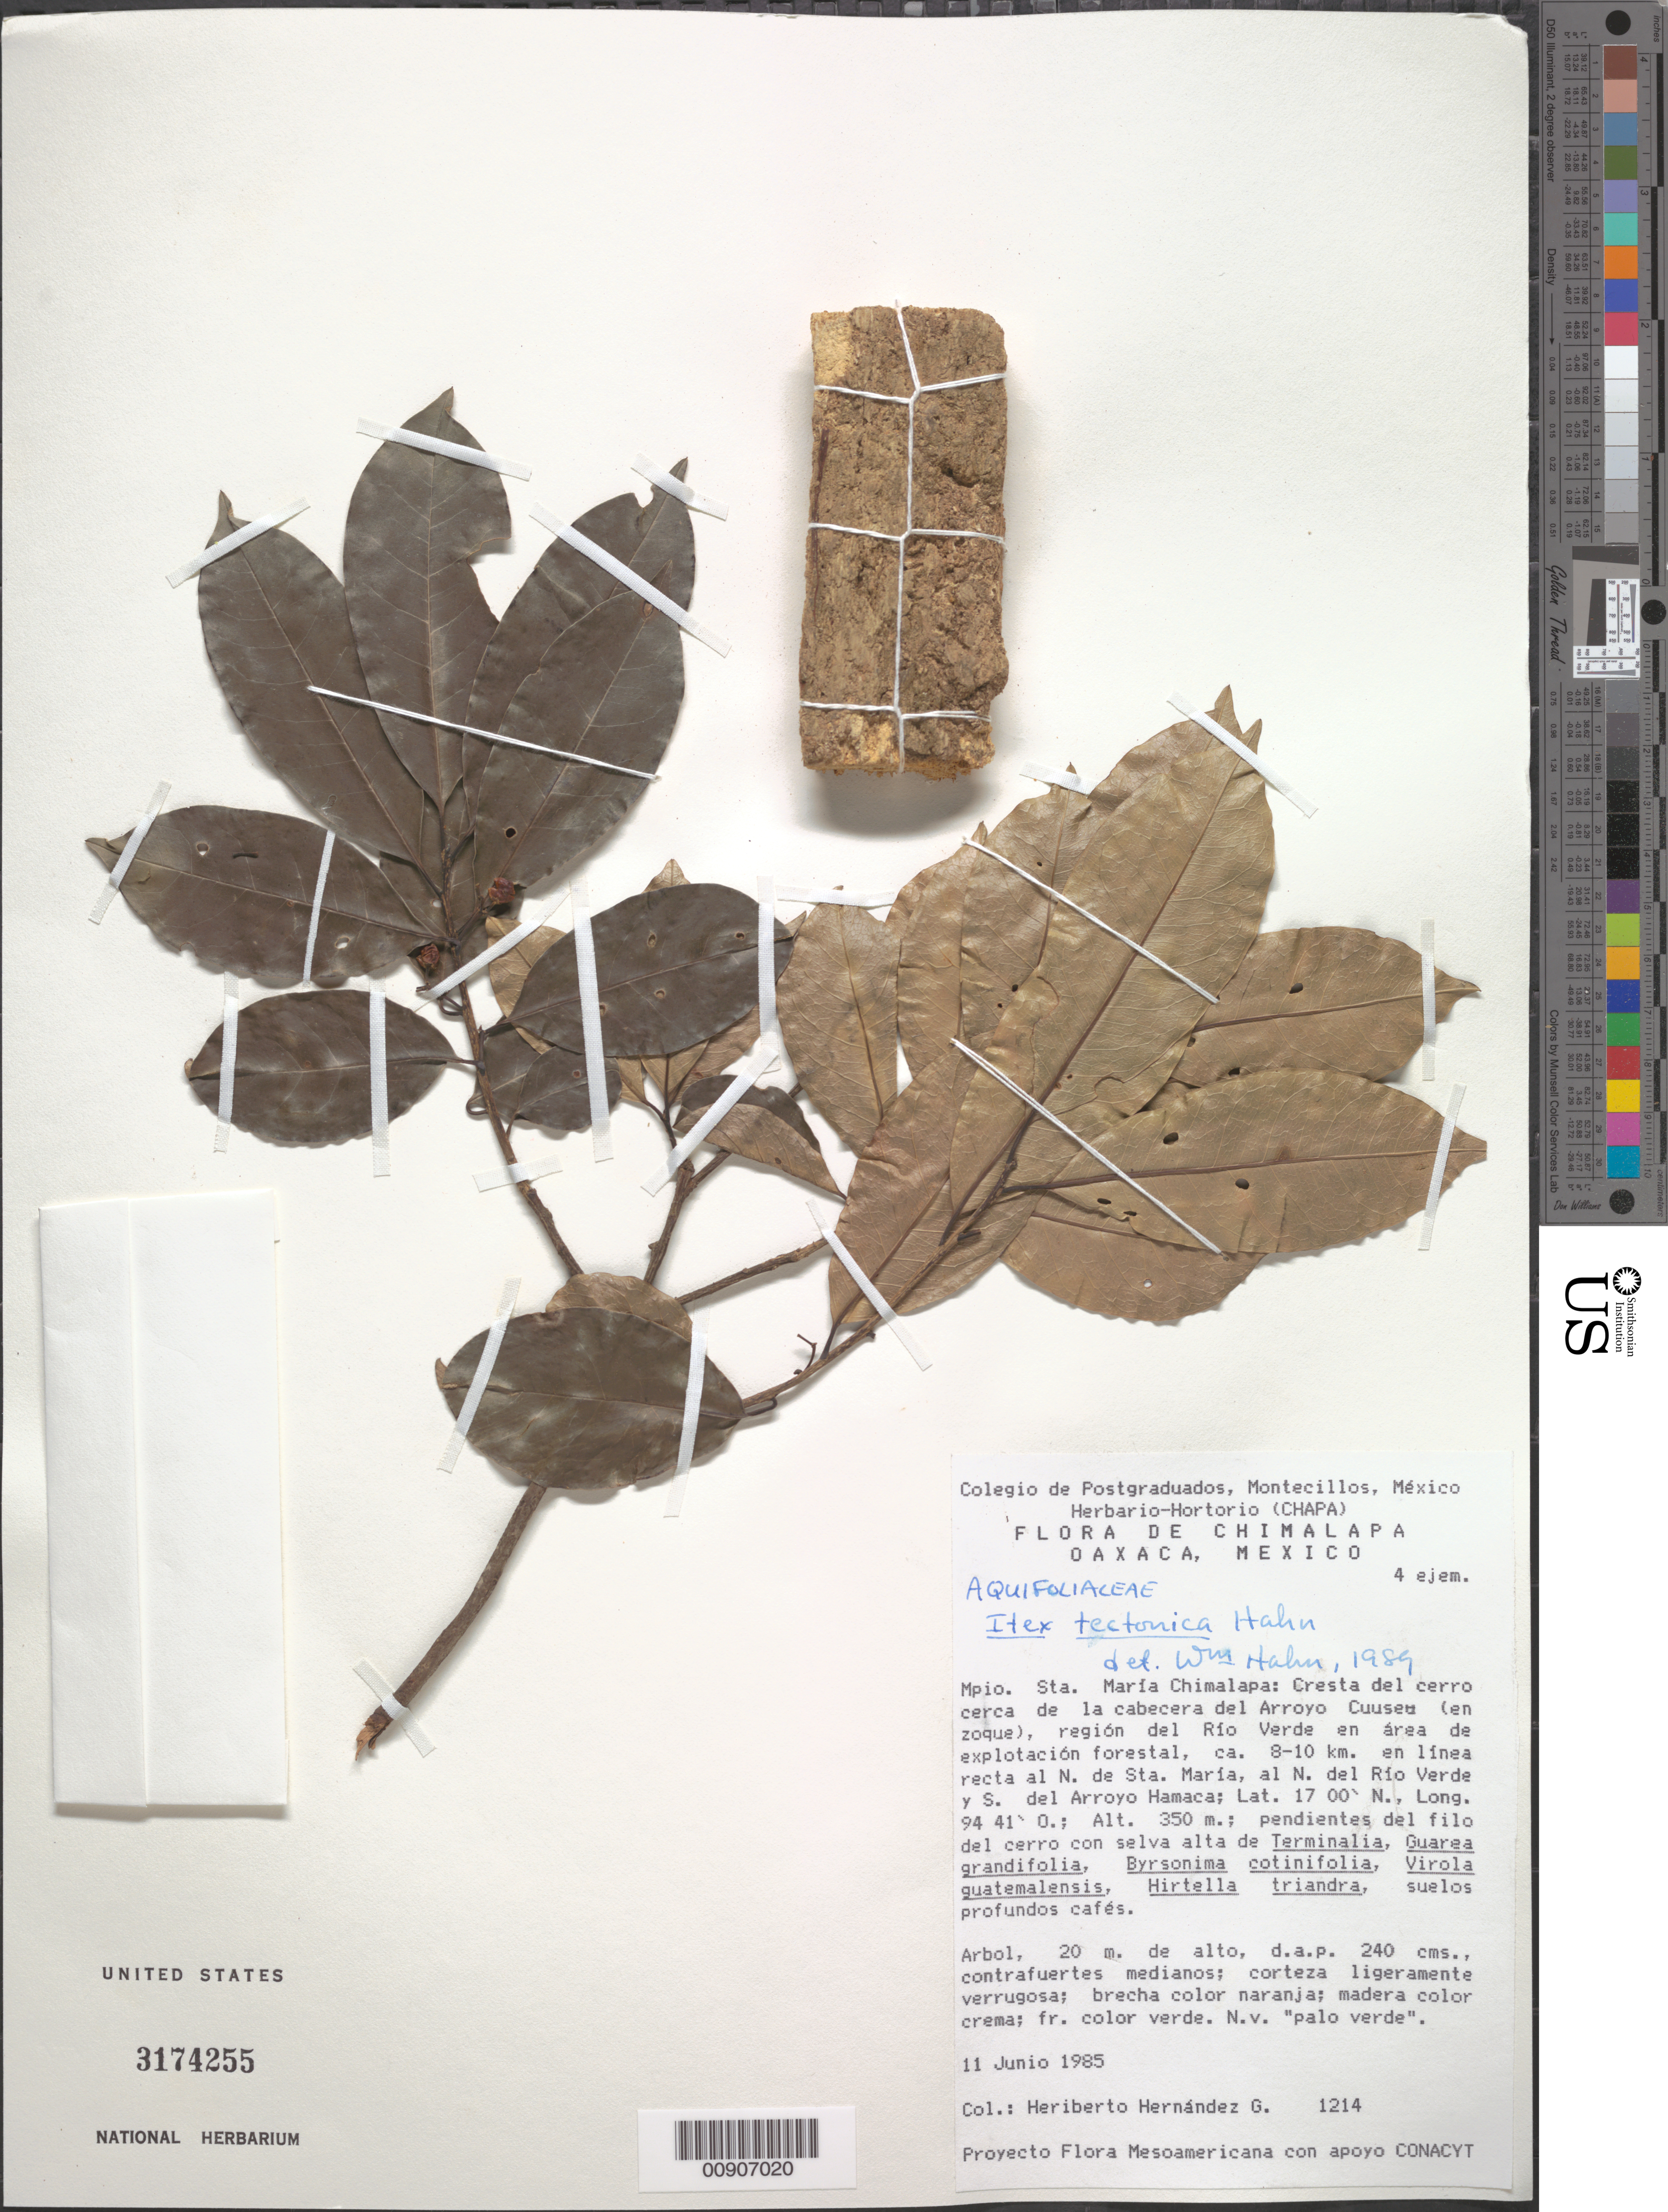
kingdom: Plantae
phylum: Tracheophyta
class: Magnoliopsida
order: Aquifoliales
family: Aquifoliaceae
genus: Ilex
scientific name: Ilex tectonica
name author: W.J. Hahn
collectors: H. Hernandez G.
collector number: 1214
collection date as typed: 11 Jun 1985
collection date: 1985-06-11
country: Mexico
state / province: Oaxaca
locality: Mpio. Sta. Ma. Chimalapa: Cresta del cerro ca. de la cabecera del Arroyo Cuusea (en zoque), región del R. Verde en área de expl. forestal, ca. 8-10 km en línea recta al N. de Sta. María, al N. del R. Verde &c.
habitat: Pendientes del filo del cerro c/selva alta de Terminalia, Guarea grandifolia, Byrsonima cotinifolia, Virola guatemalensis,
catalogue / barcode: US 3174255